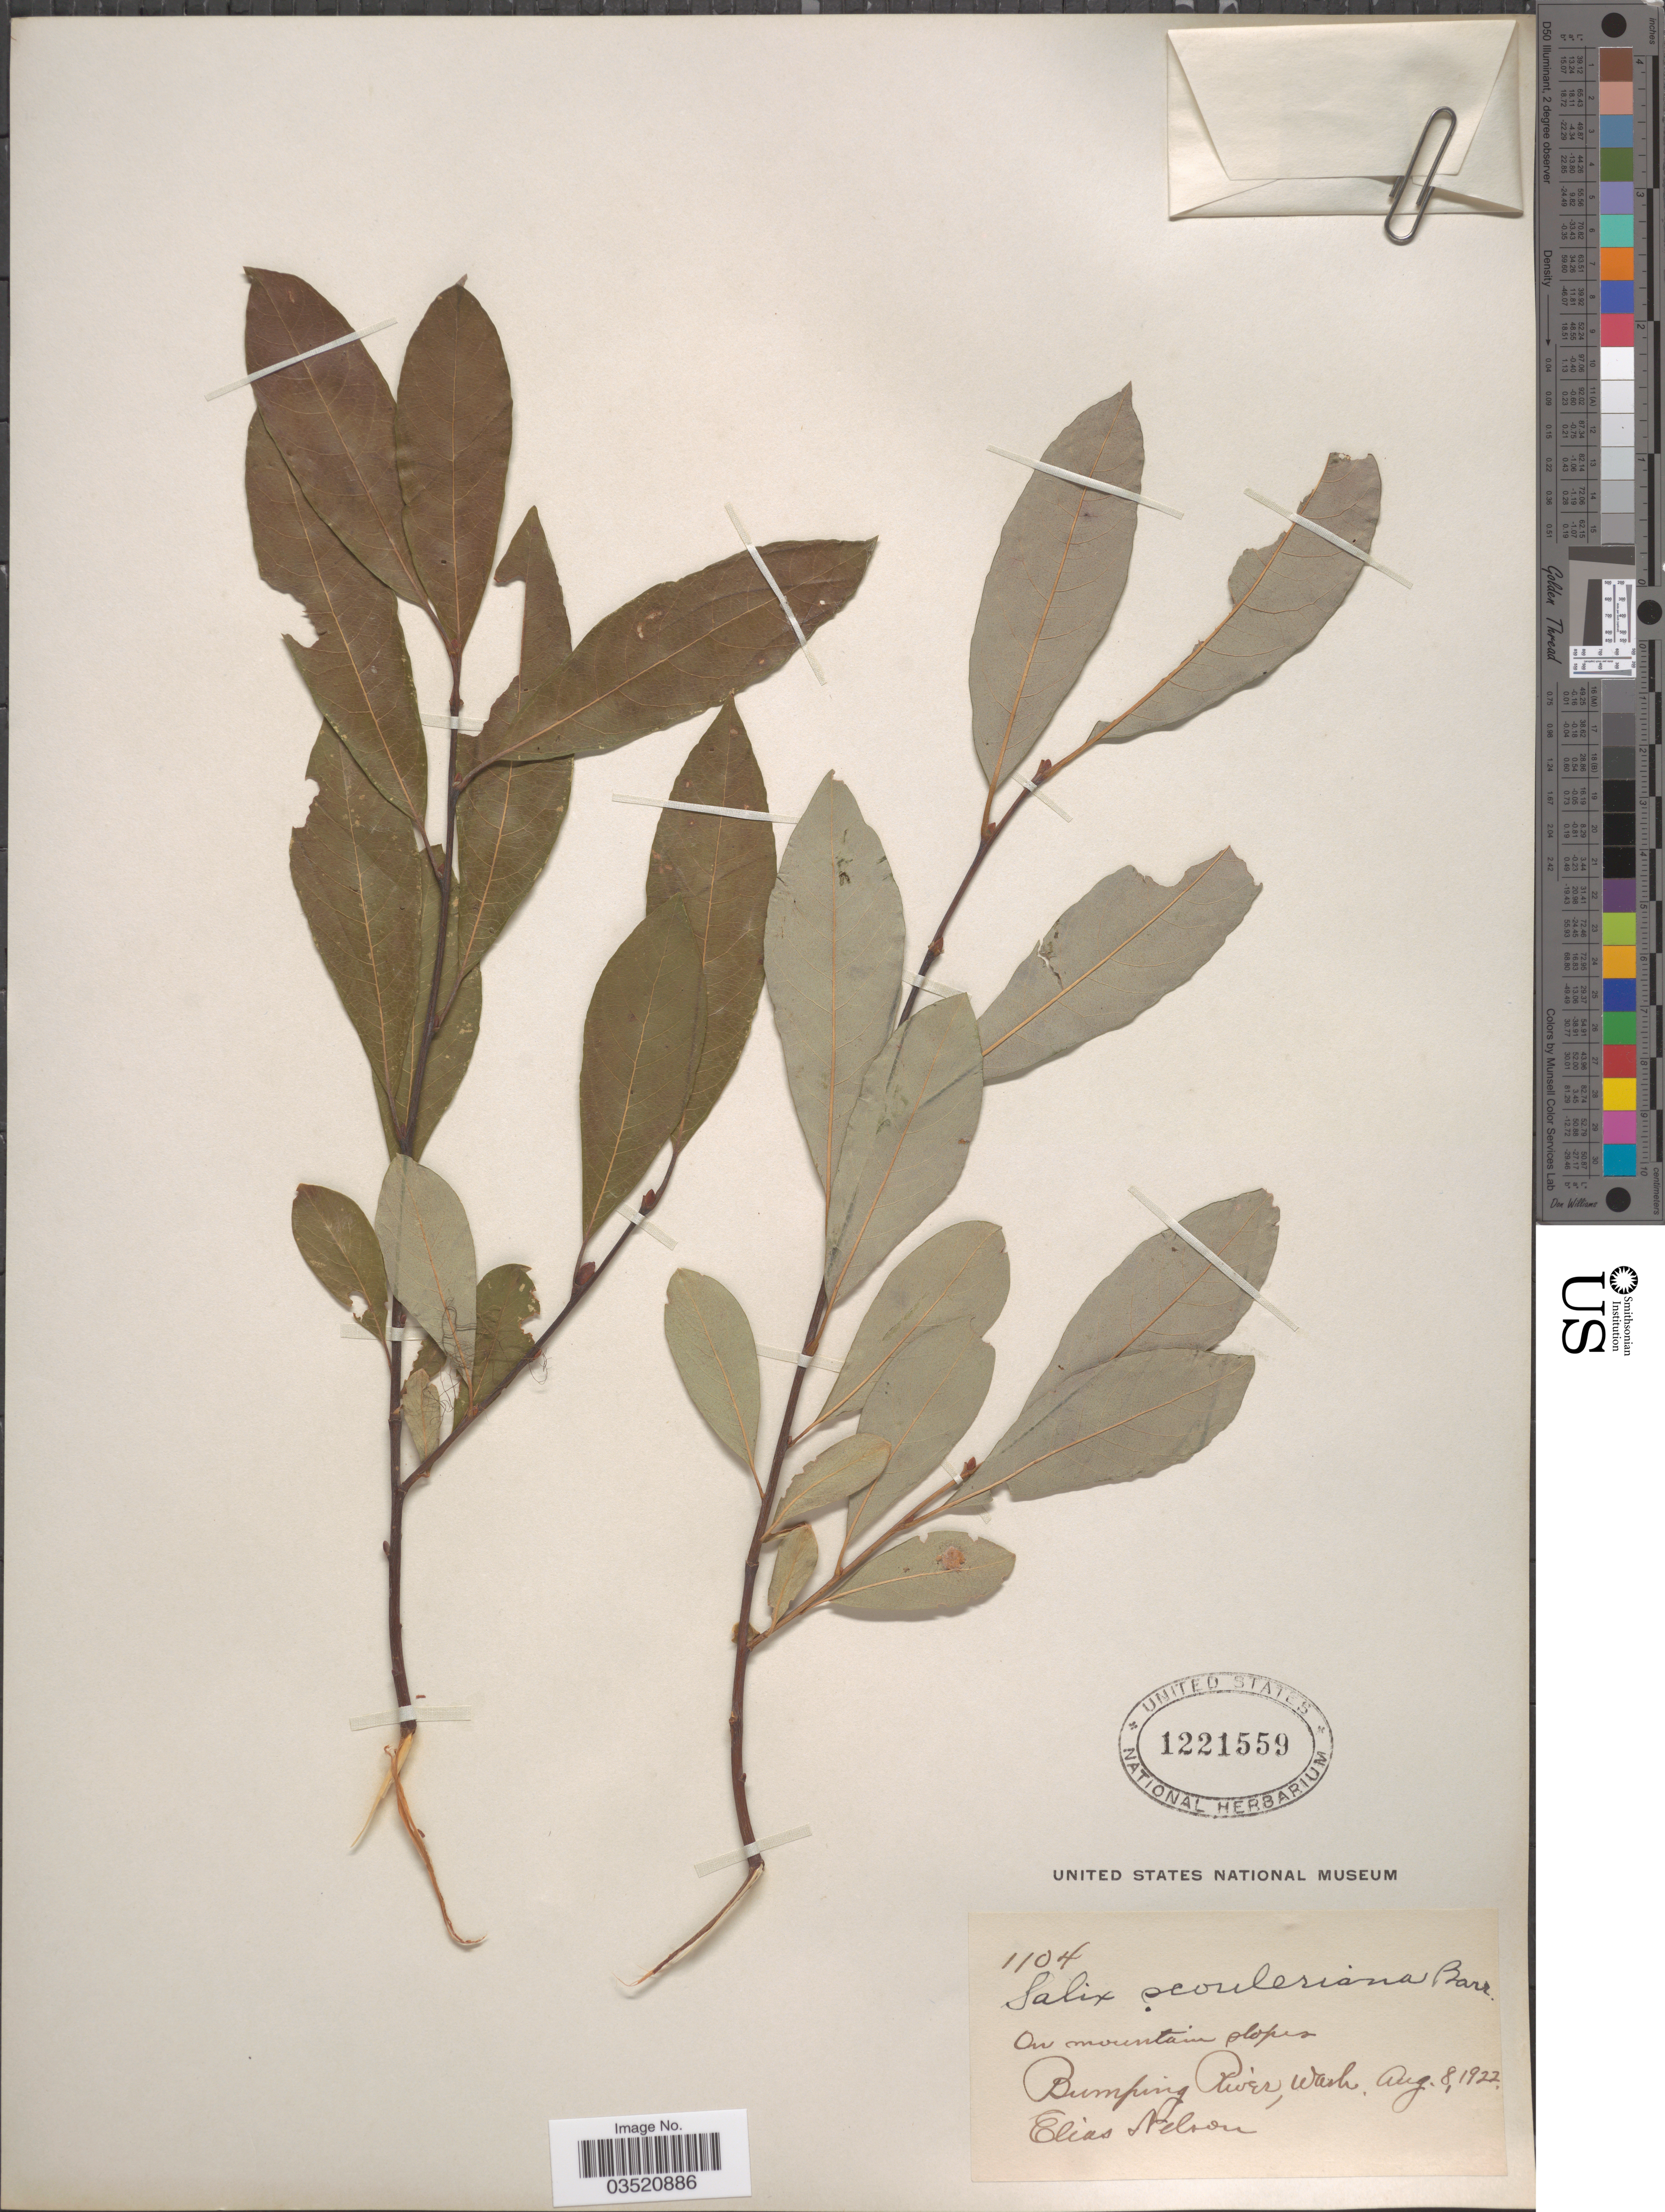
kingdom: Plantae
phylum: Tracheophyta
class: Magnoliopsida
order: Malpighiales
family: Salicaceae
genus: Salix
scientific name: Salix scouleriana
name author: Barratt ex Hook.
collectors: E. Nelson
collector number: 1104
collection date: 1922-08-08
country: United States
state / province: Washington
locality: Bumping River.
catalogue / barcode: US 1221559